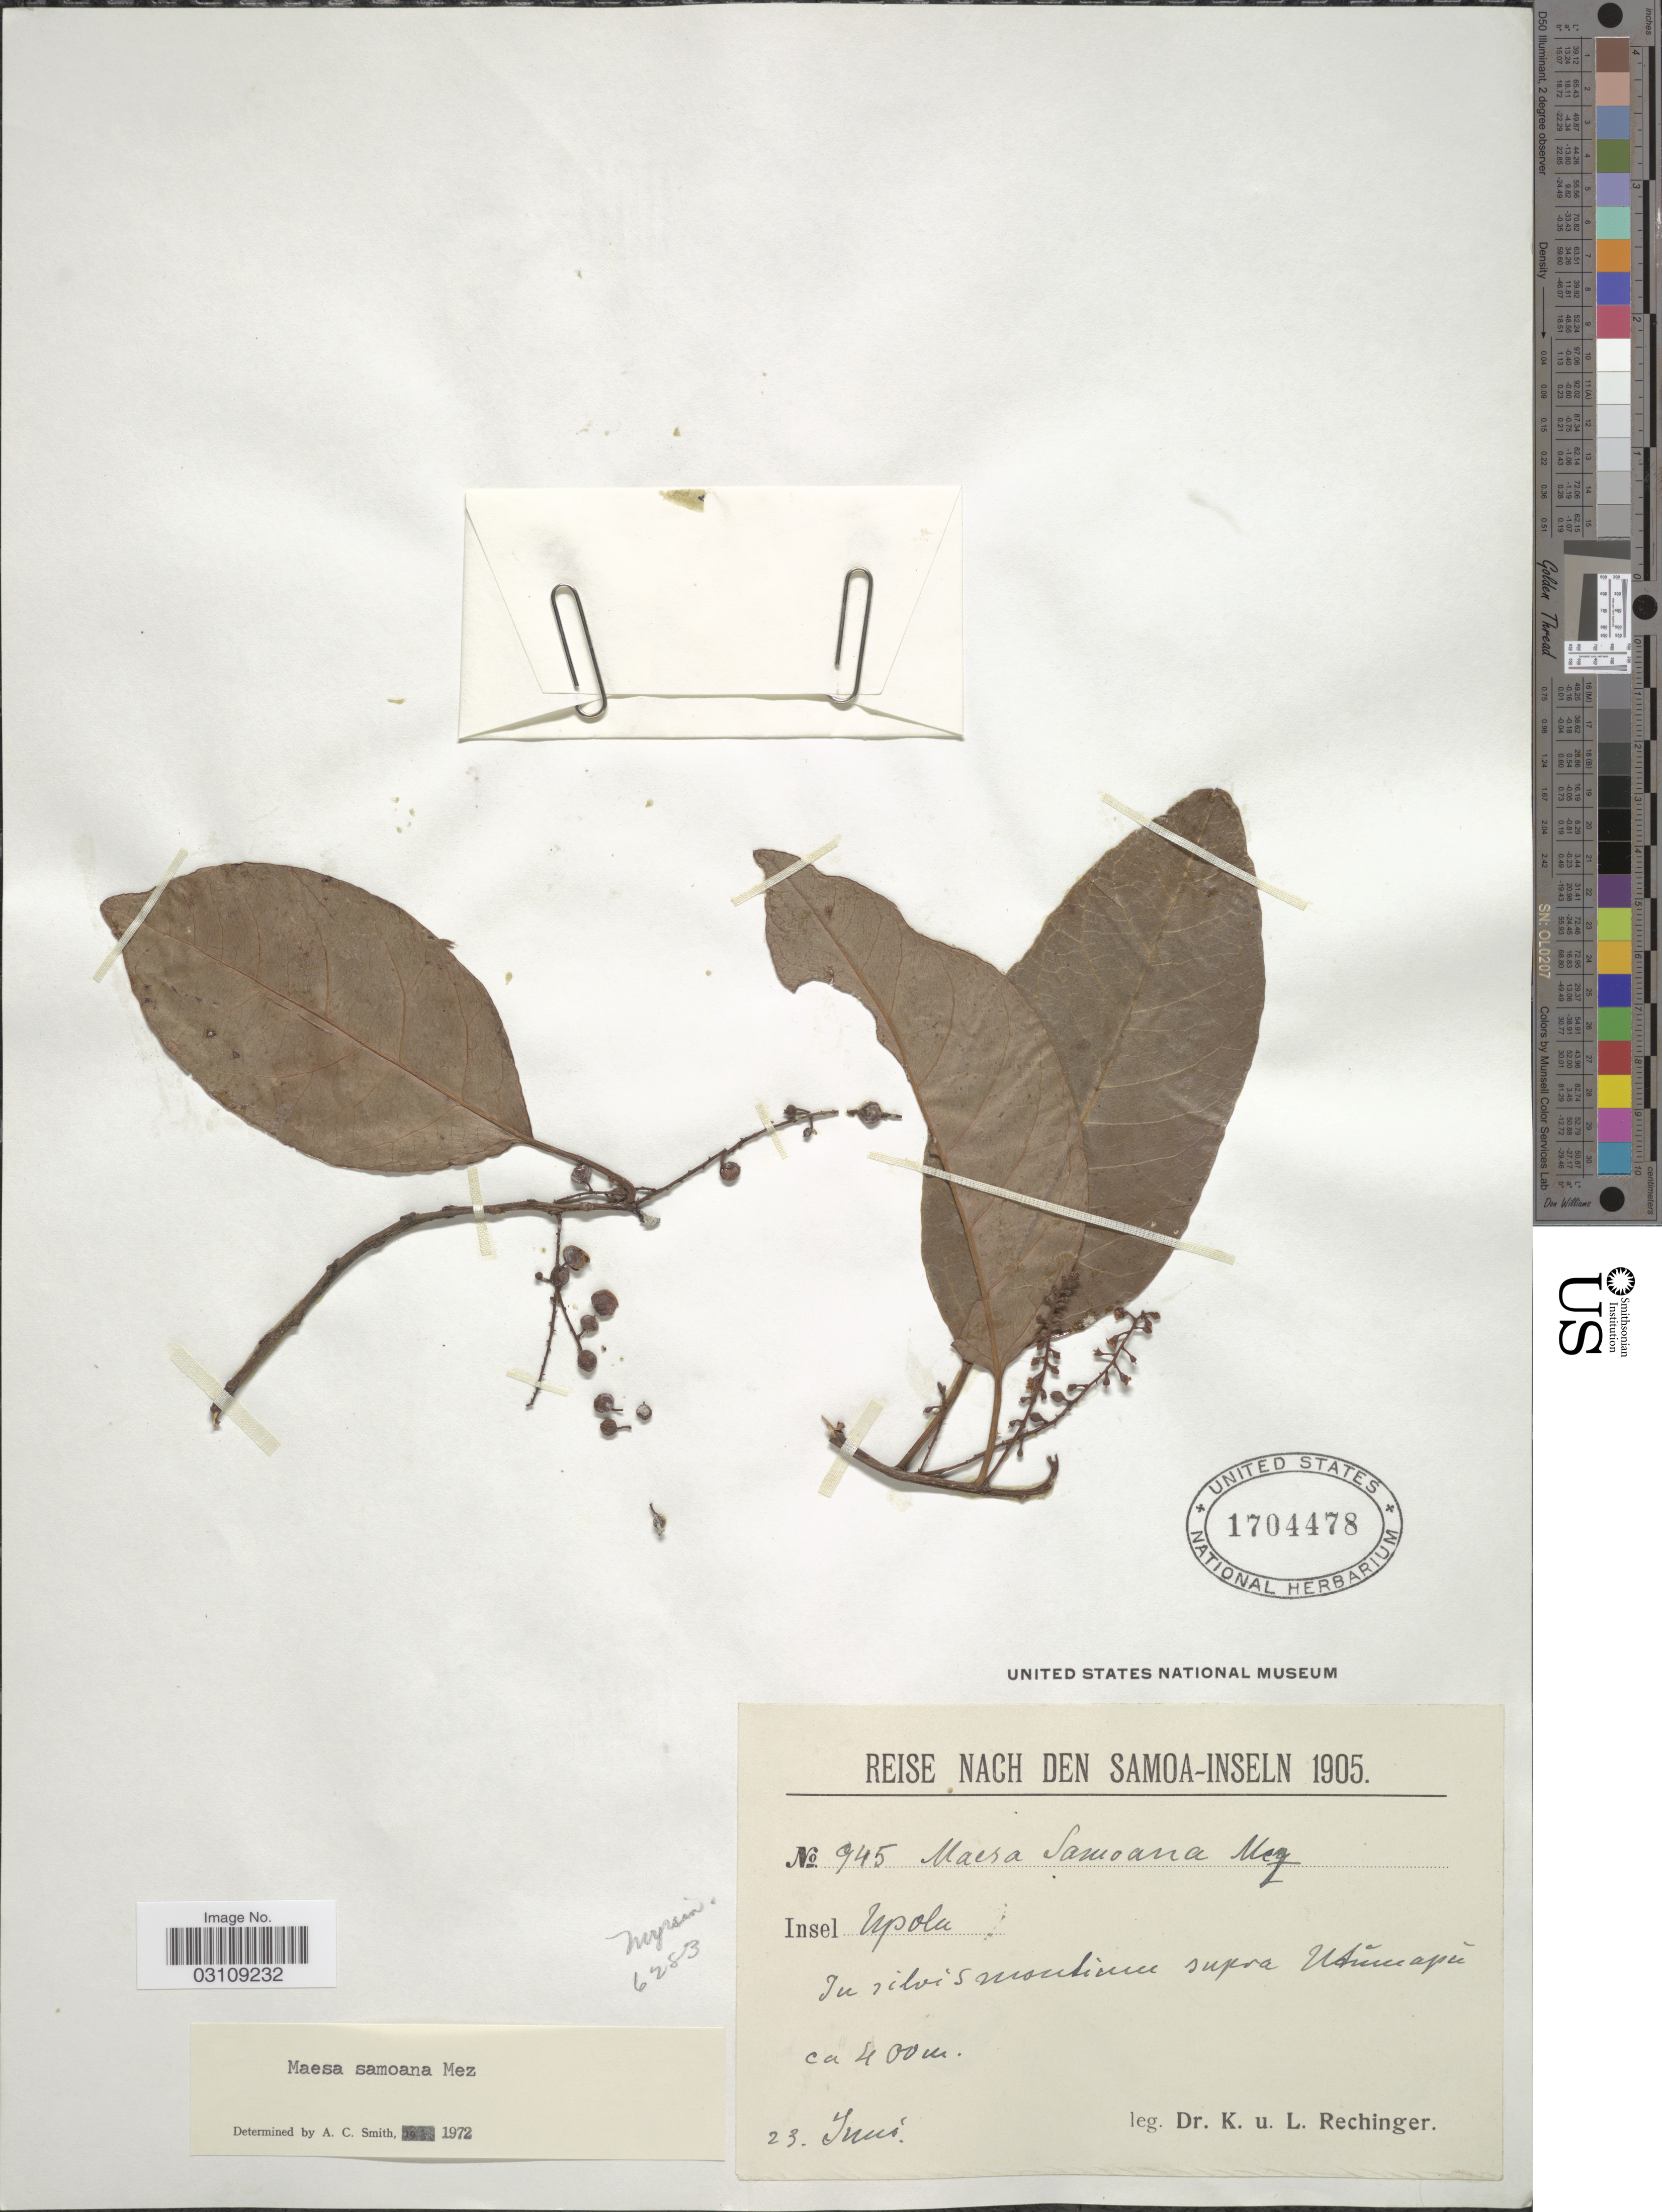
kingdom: Plantae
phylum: Tracheophyta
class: Magnoliopsida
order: Ericales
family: Primulaceae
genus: Maesa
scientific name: Maesa samoana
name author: Mez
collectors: K. Rechinger & L. Rechinger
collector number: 945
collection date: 1905-06-23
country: Samoa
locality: Insel Upolu.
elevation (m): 400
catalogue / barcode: US 1704478